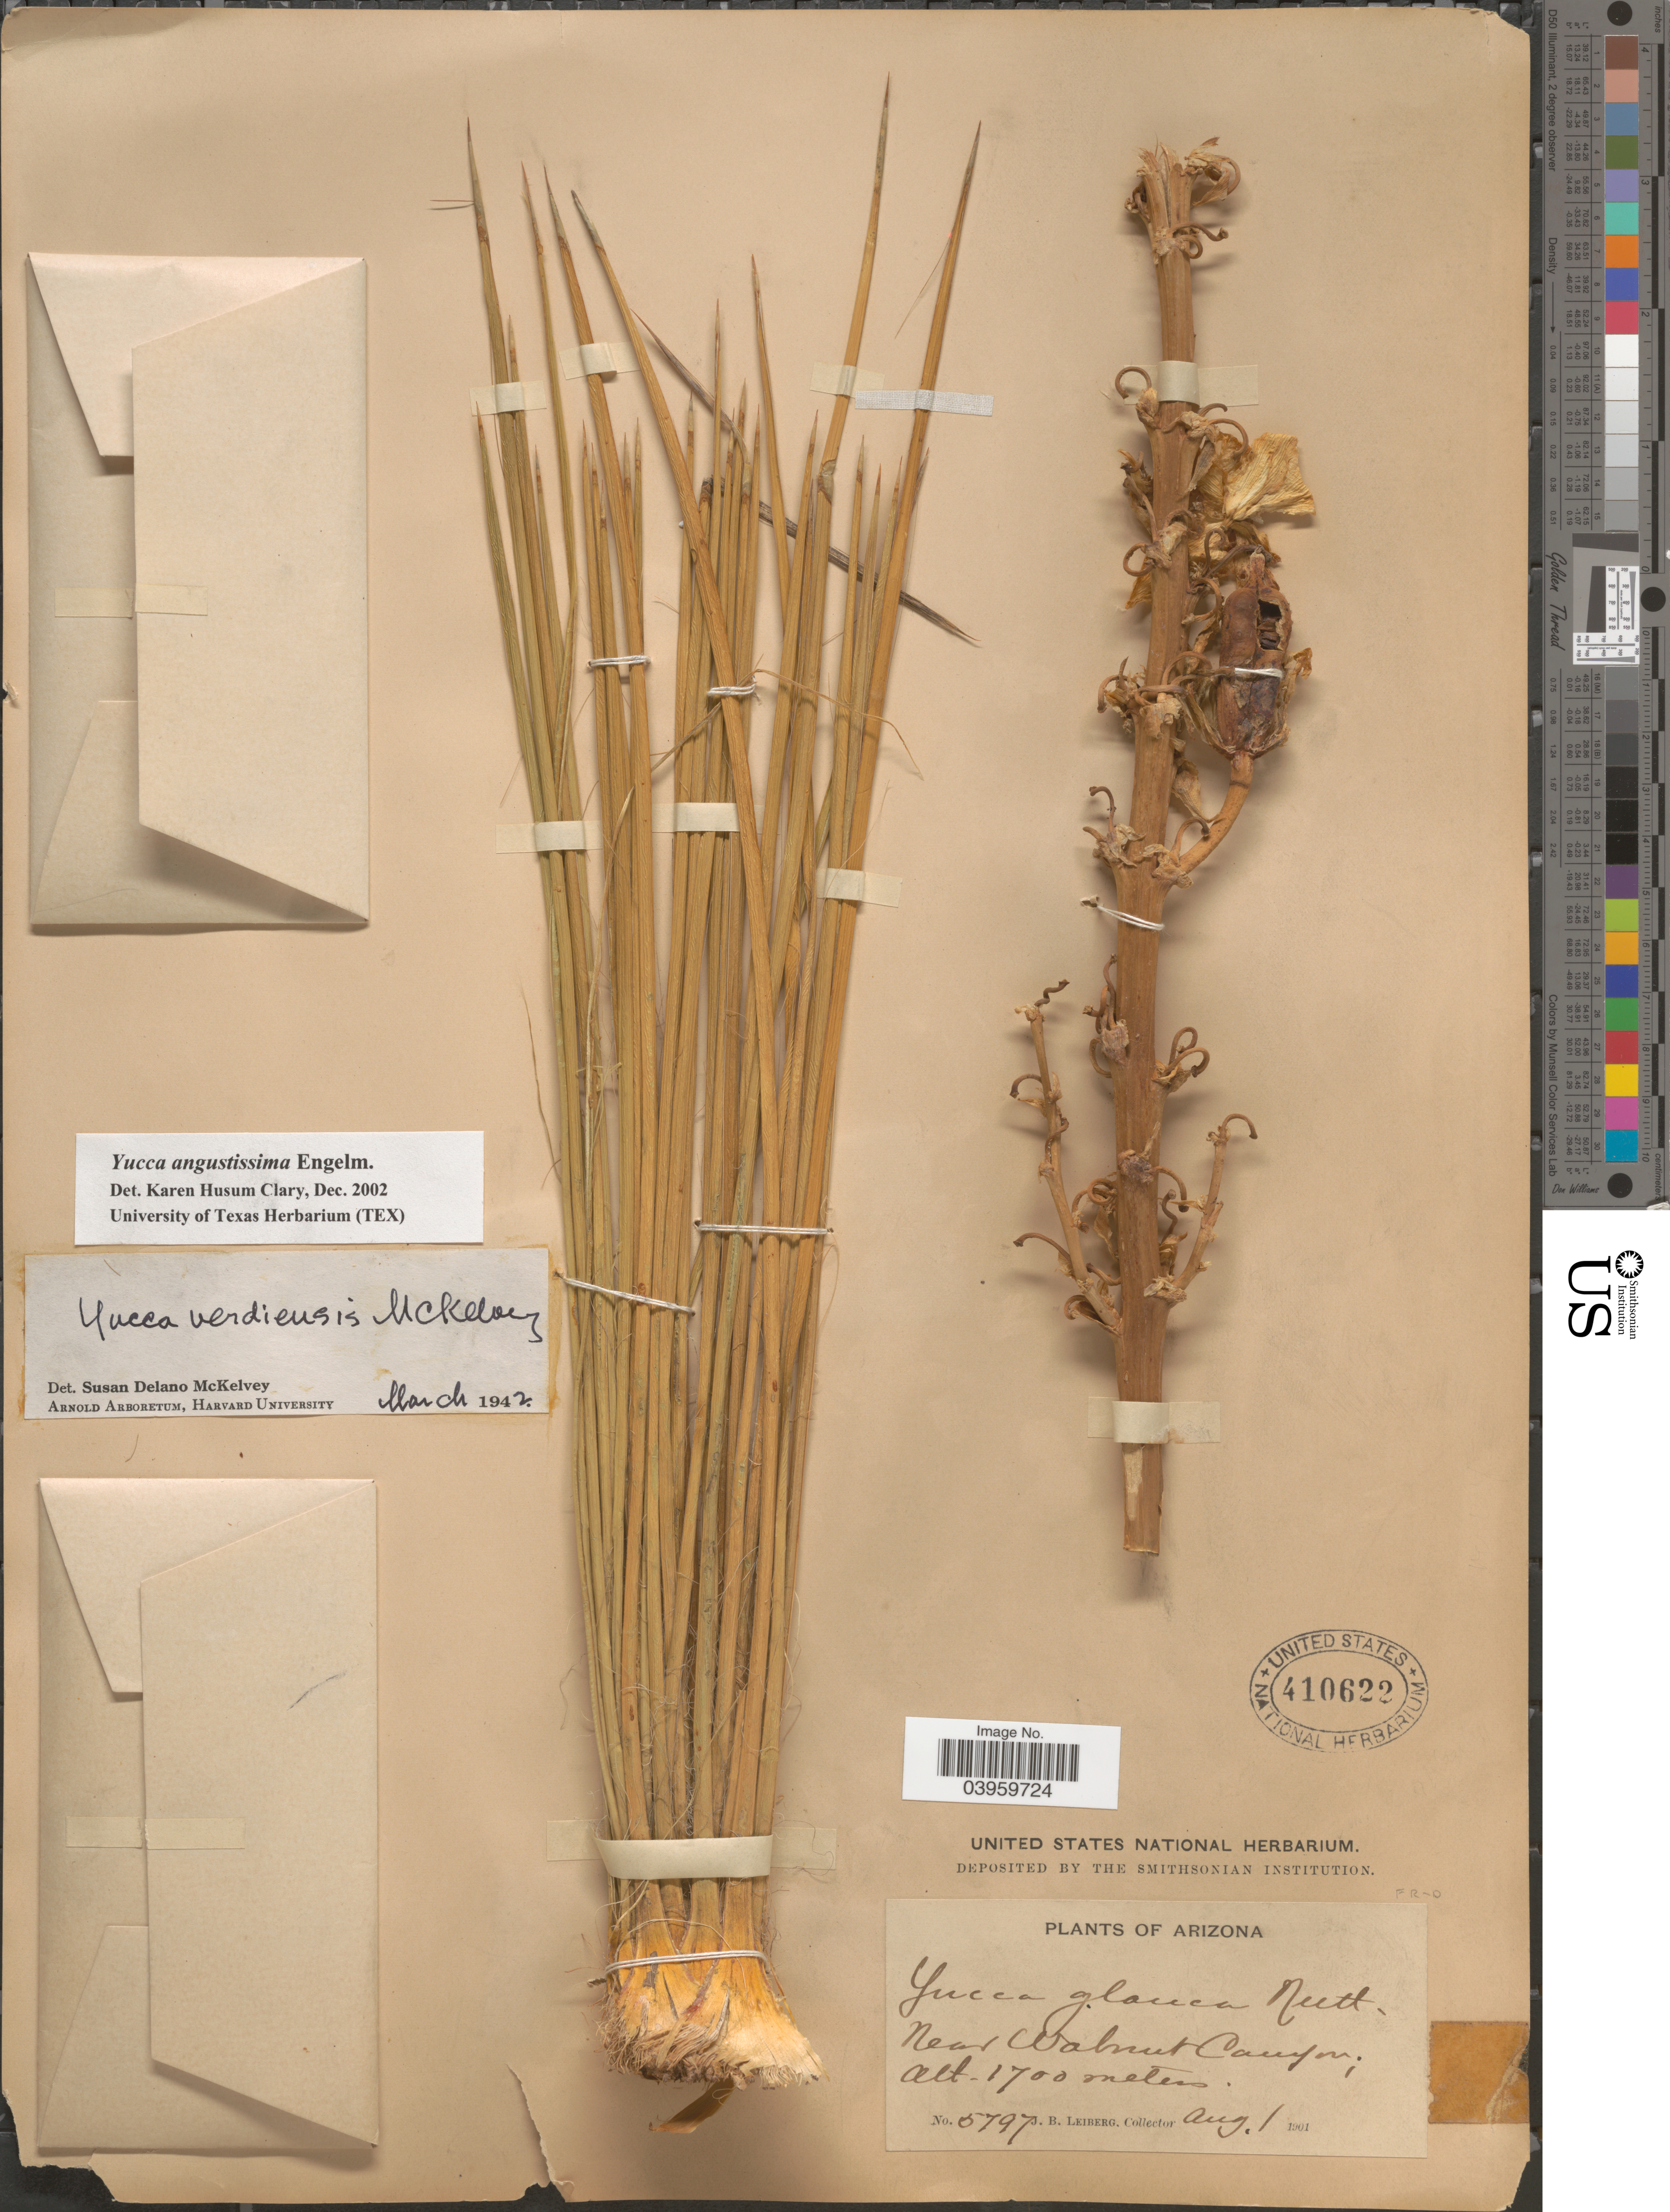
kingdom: Plantae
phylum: Tracheophyta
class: Liliopsida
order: Asparagales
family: Asparagaceae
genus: Yucca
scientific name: Yucca angustissima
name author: Engelm. ex Trel.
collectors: J. B. Leiberg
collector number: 5797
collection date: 1901-08-01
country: United States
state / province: Arizona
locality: Near Walnut Canyon.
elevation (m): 1700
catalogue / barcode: US 410622